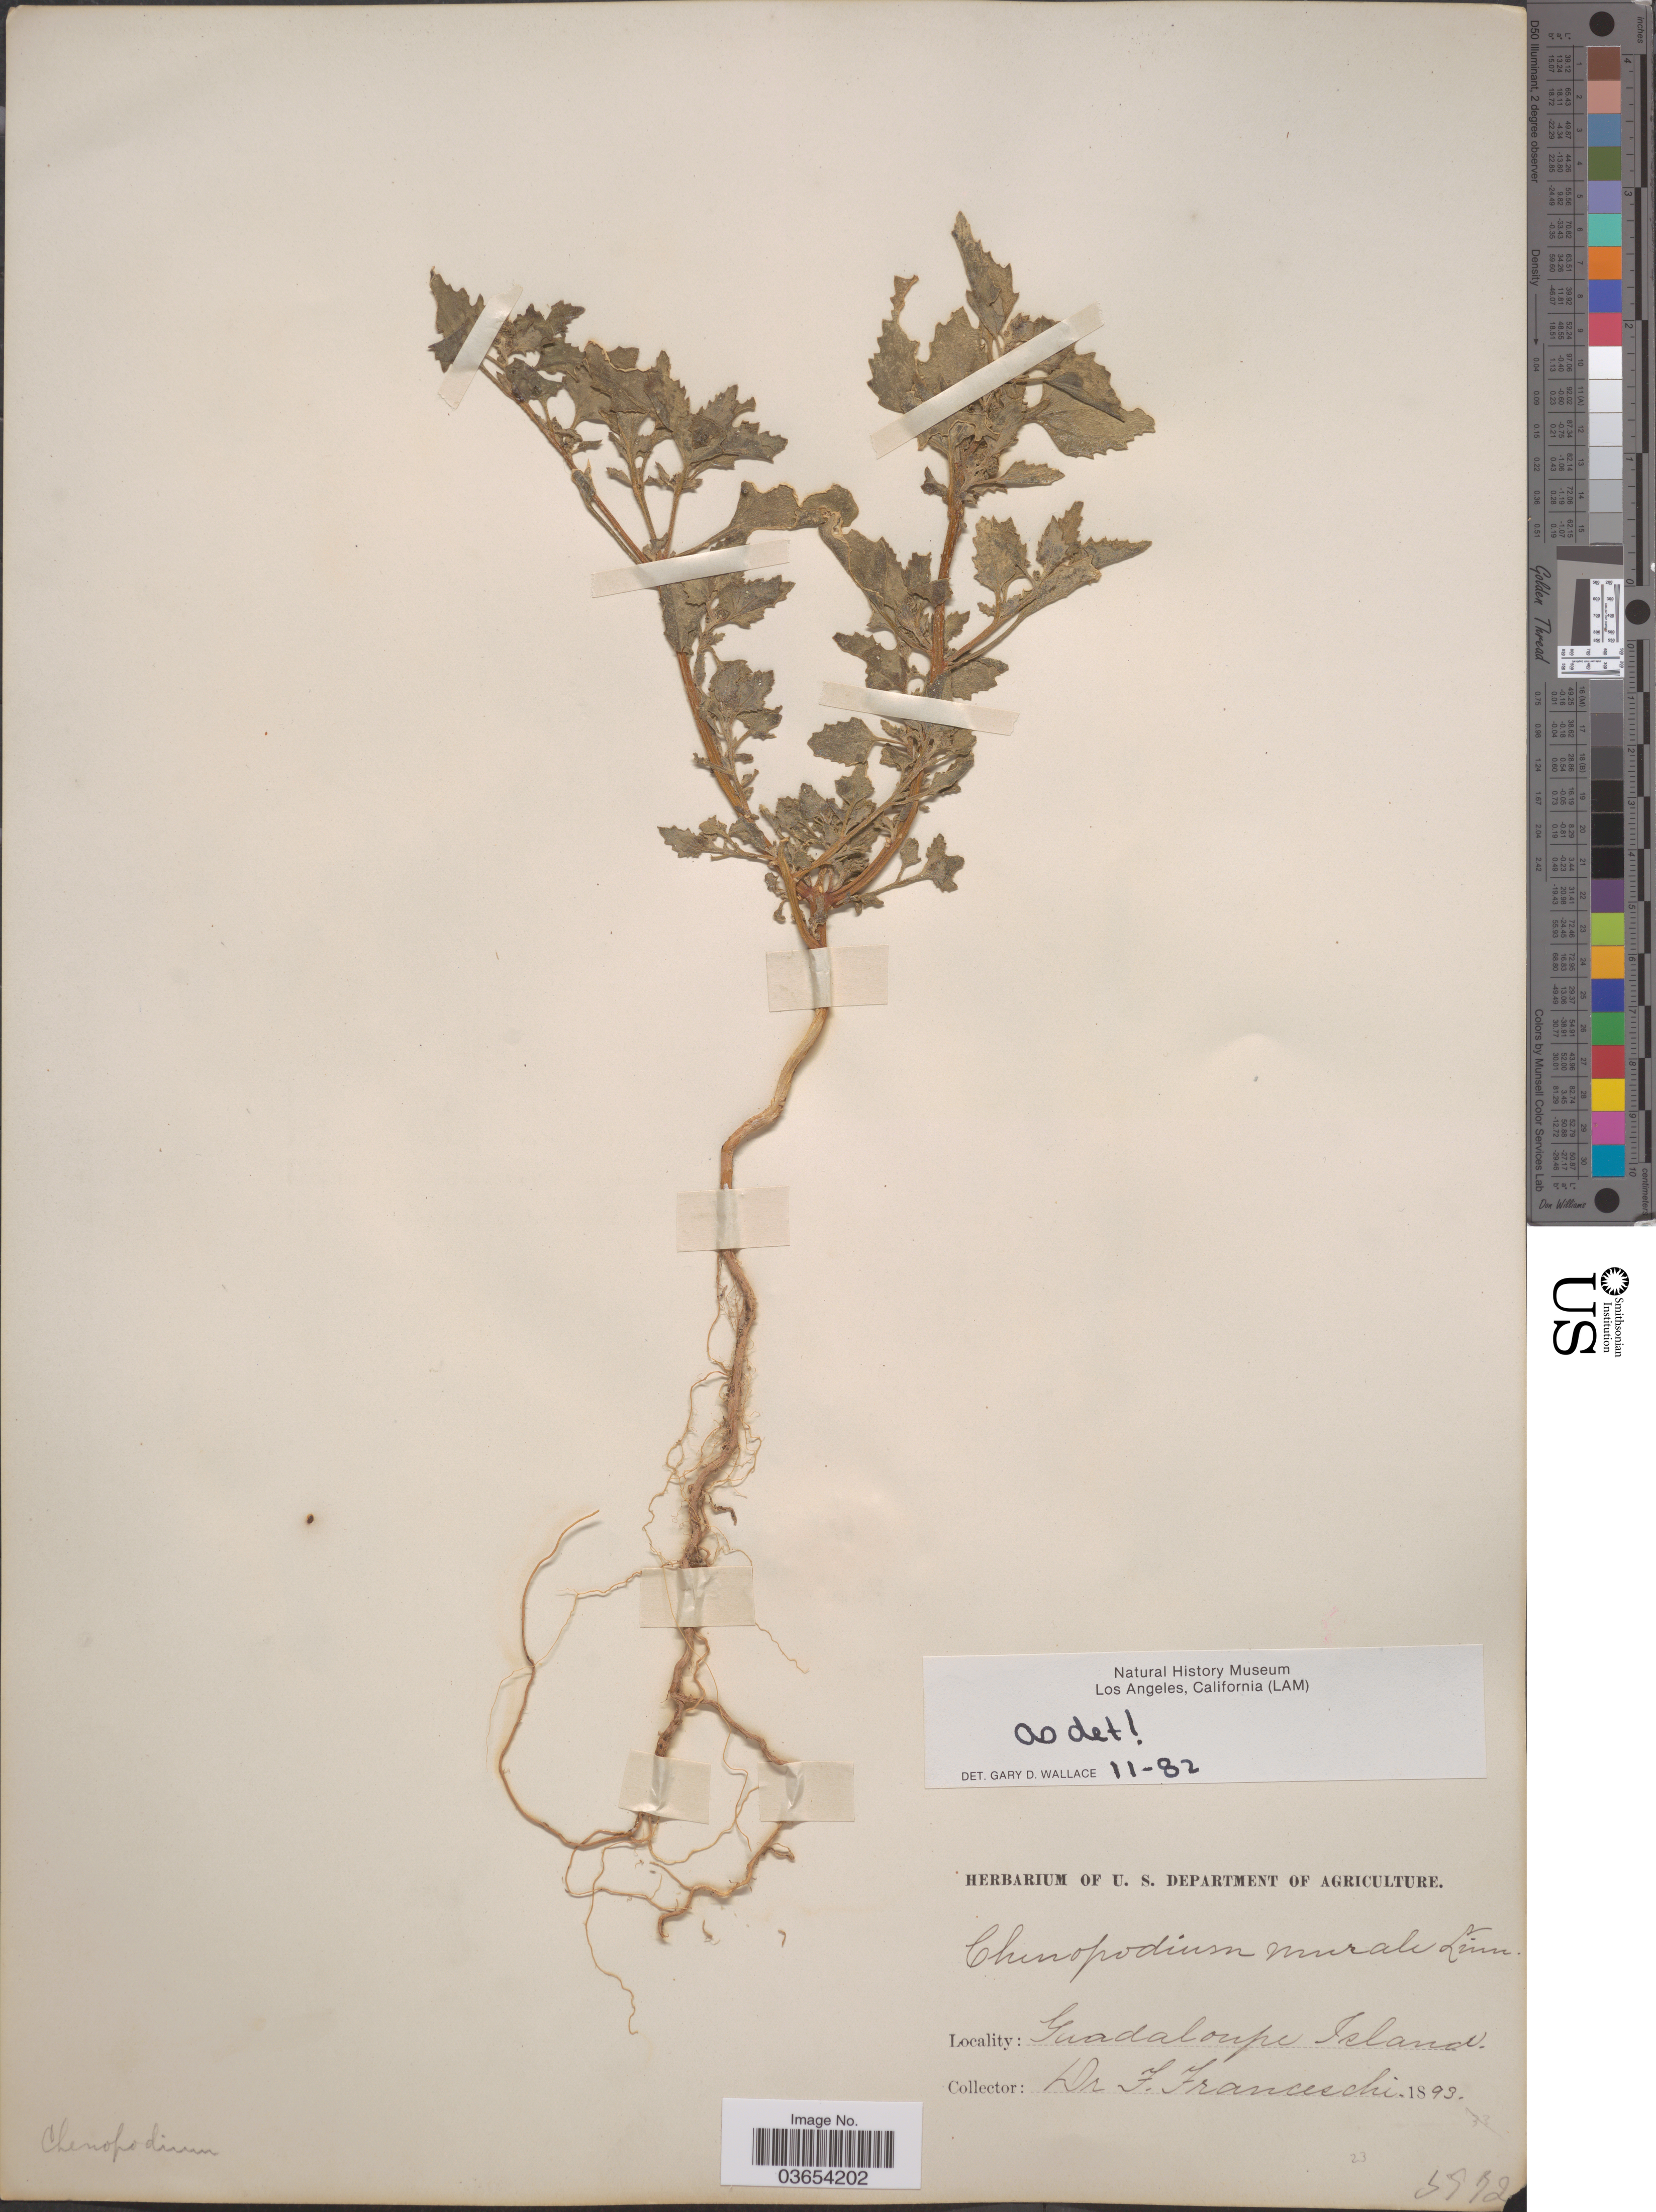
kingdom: Plantae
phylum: Tracheophyta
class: Magnoliopsida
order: Caryophyllales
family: Amaranthaceae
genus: Chenopodium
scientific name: Chenopodium murale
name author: L.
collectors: F. Franceschi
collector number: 5972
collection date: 1893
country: Mexico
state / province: Baja California Norte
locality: Guadaloupe Island.